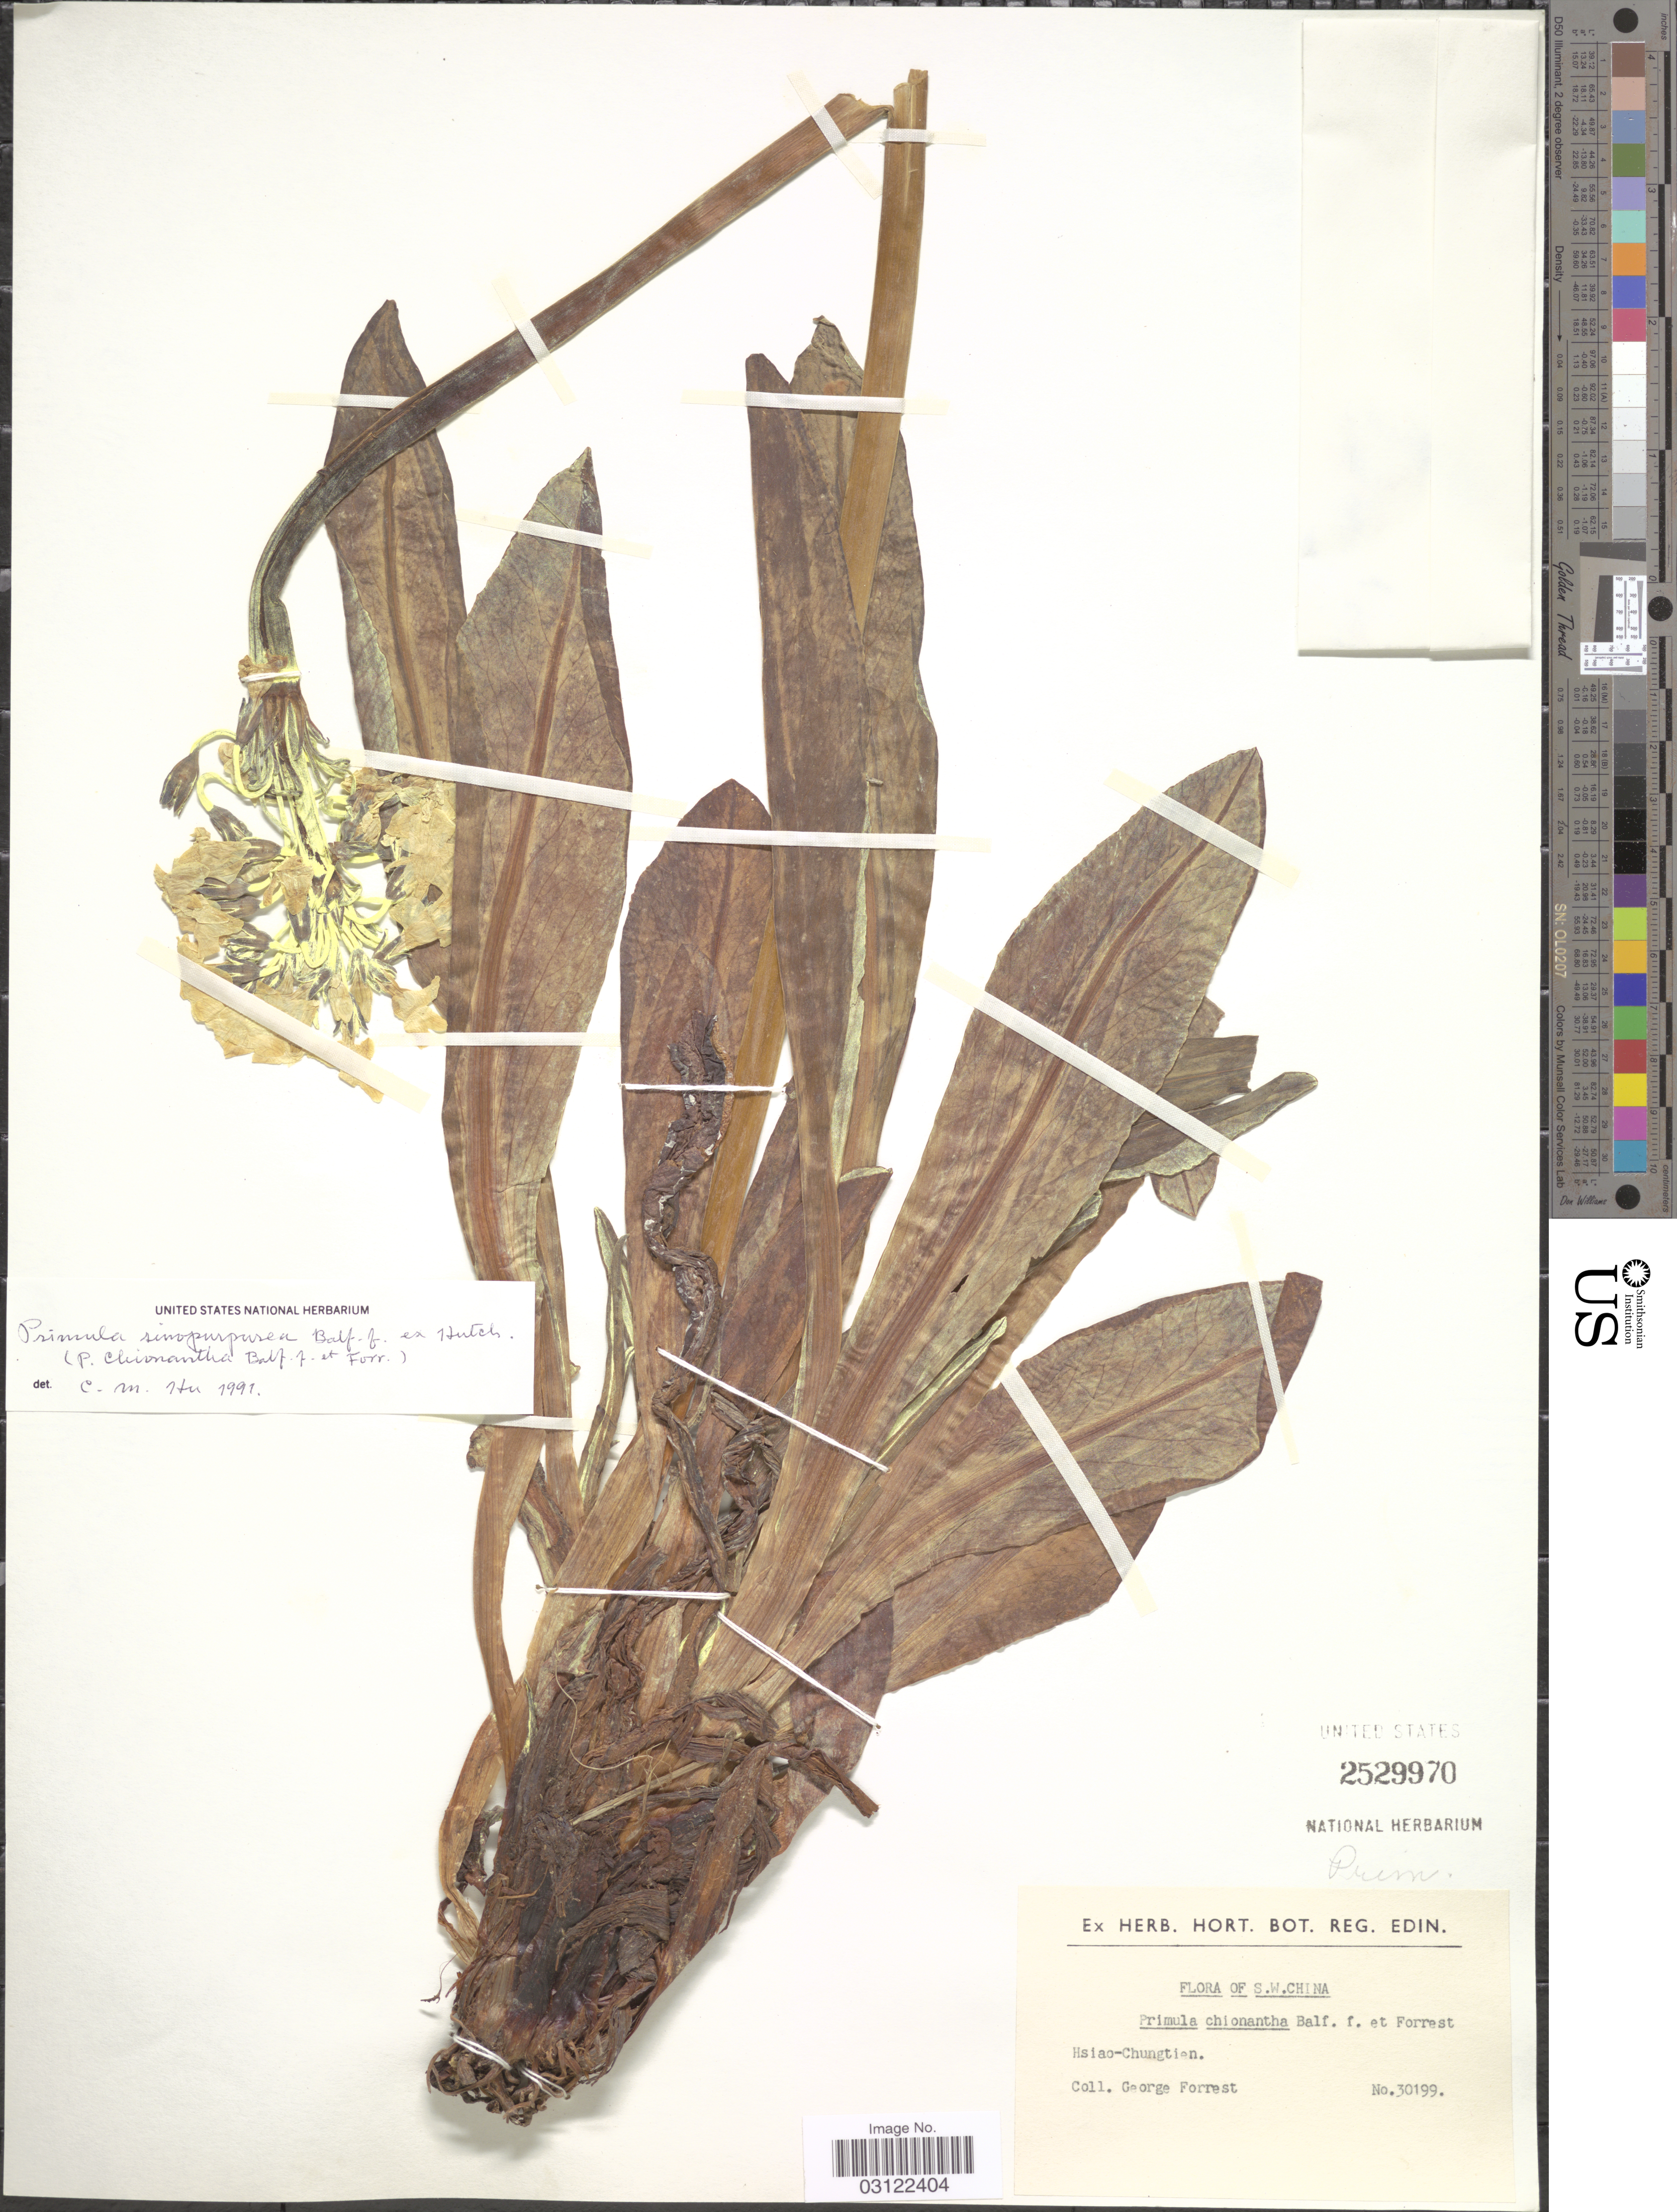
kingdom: Plantae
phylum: Tracheophyta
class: Magnoliopsida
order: Ericales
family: Primulaceae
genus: Primula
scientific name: Primula sinopurpurea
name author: Balf. f. ex Hutch.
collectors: G. Forrest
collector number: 30199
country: China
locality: S.W. China. Hsiao-Chungtien.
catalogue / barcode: US 2529970